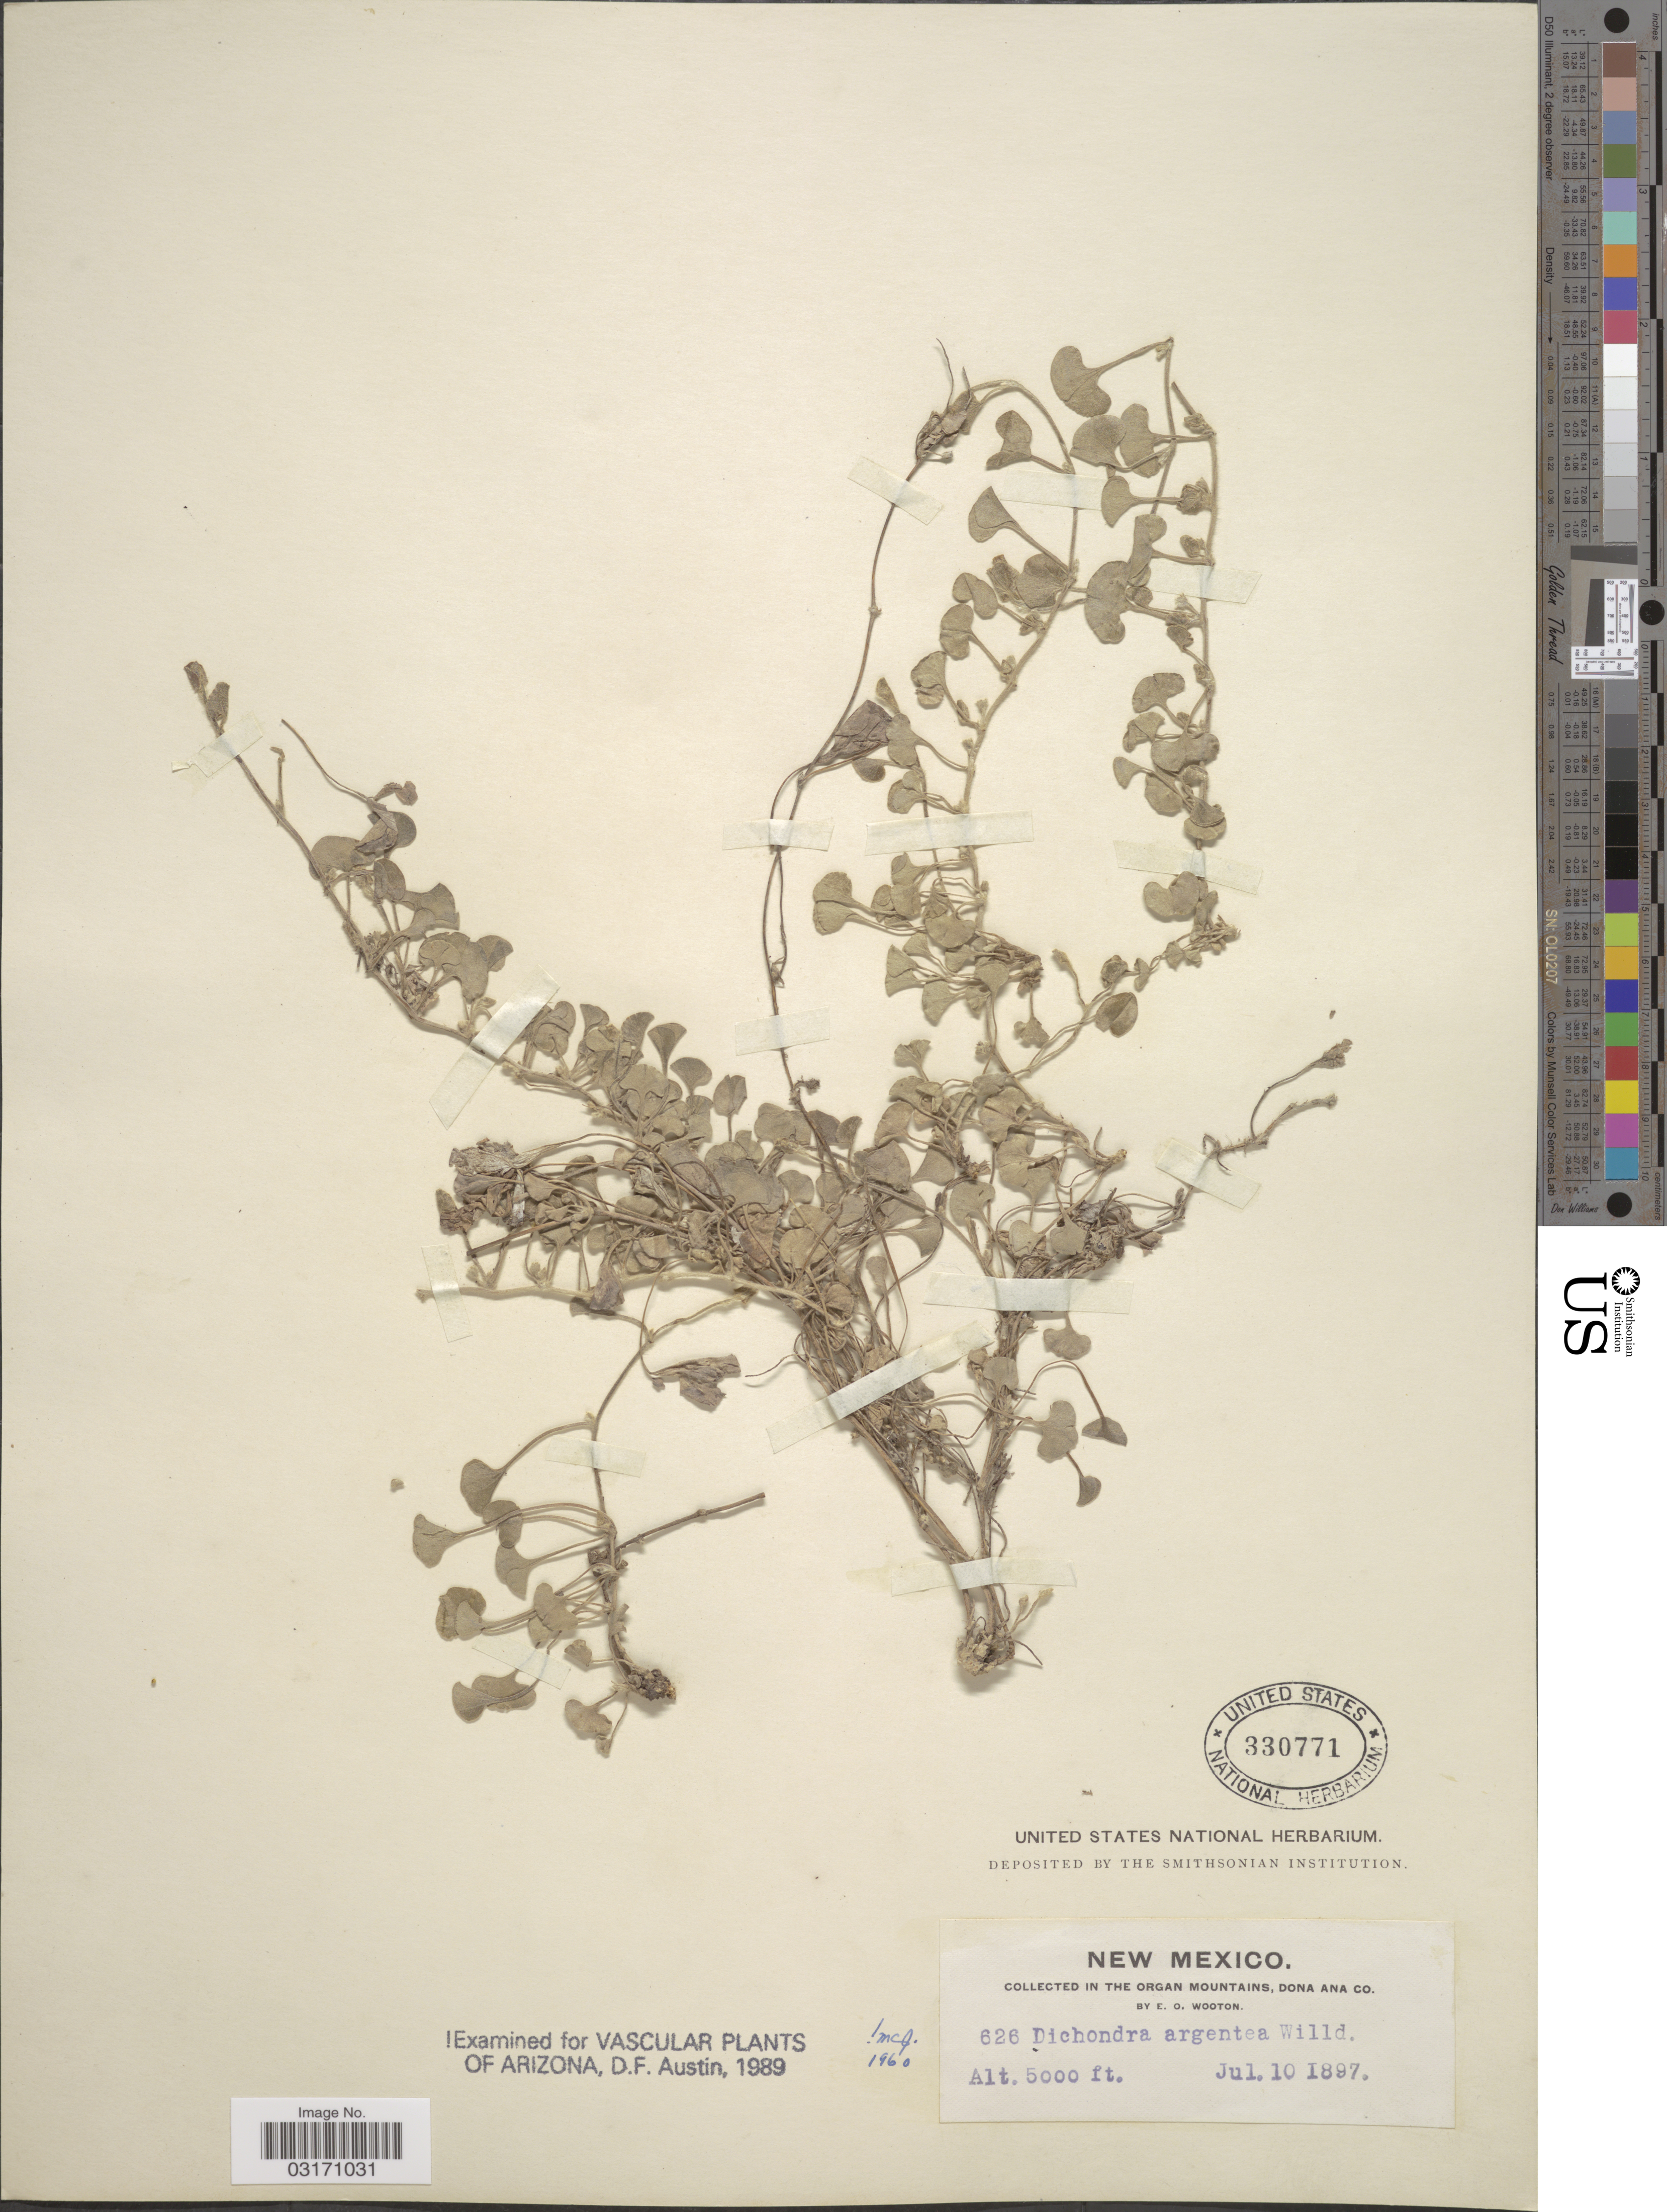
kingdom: Plantae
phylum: Tracheophyta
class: Magnoliopsida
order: Solanales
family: Convolvulaceae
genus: Dichondra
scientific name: Dichondra argentea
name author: Humb. & Bonpl. ex Willd.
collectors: E. O. Wooton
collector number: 626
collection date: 1897-07-10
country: United States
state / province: New Mexico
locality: In the Organ Mountains, Dona Ana Co.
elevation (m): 1524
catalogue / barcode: US 330771